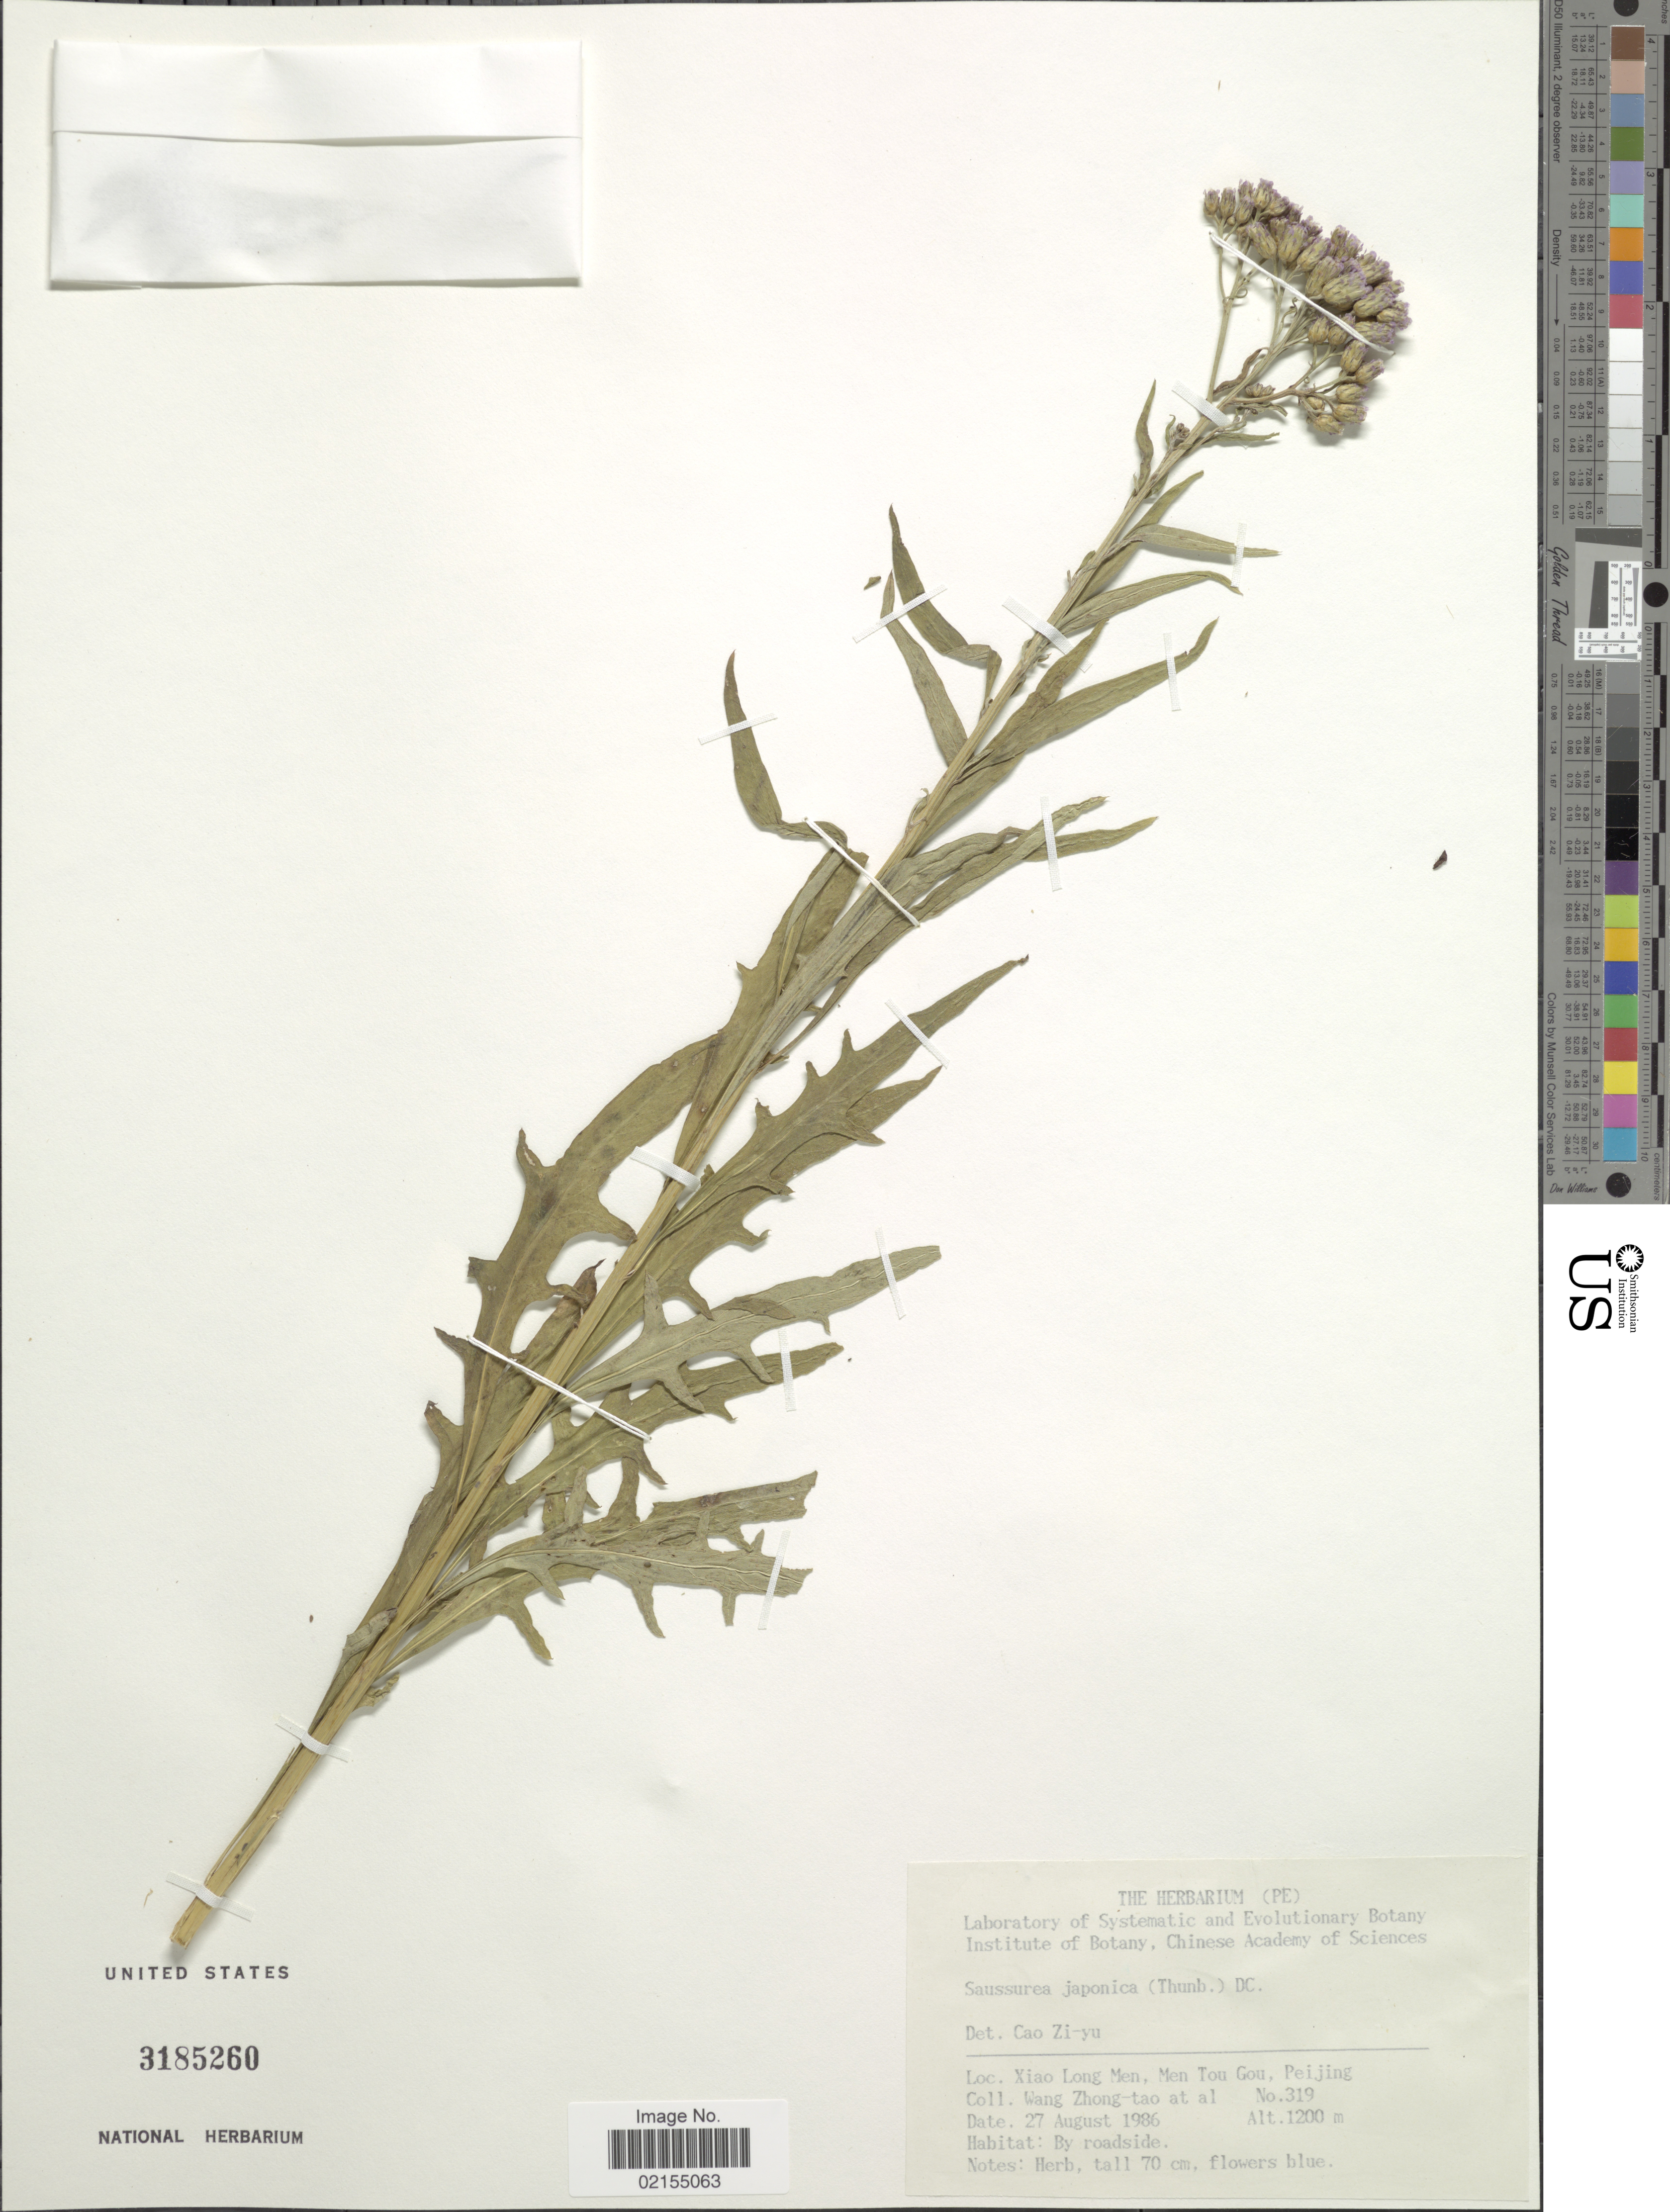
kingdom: Plantae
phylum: Tracheophyta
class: Magnoliopsida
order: Asterales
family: Asteraceae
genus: Saussurea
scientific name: Saussurea japonica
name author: (Thunb.) DC.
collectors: W. Zhong-Tao & et al.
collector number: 319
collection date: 1986-08-27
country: China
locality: Xiao Long Men, Men Tou Gou, Peijing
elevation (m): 1200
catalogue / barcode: US 3185260